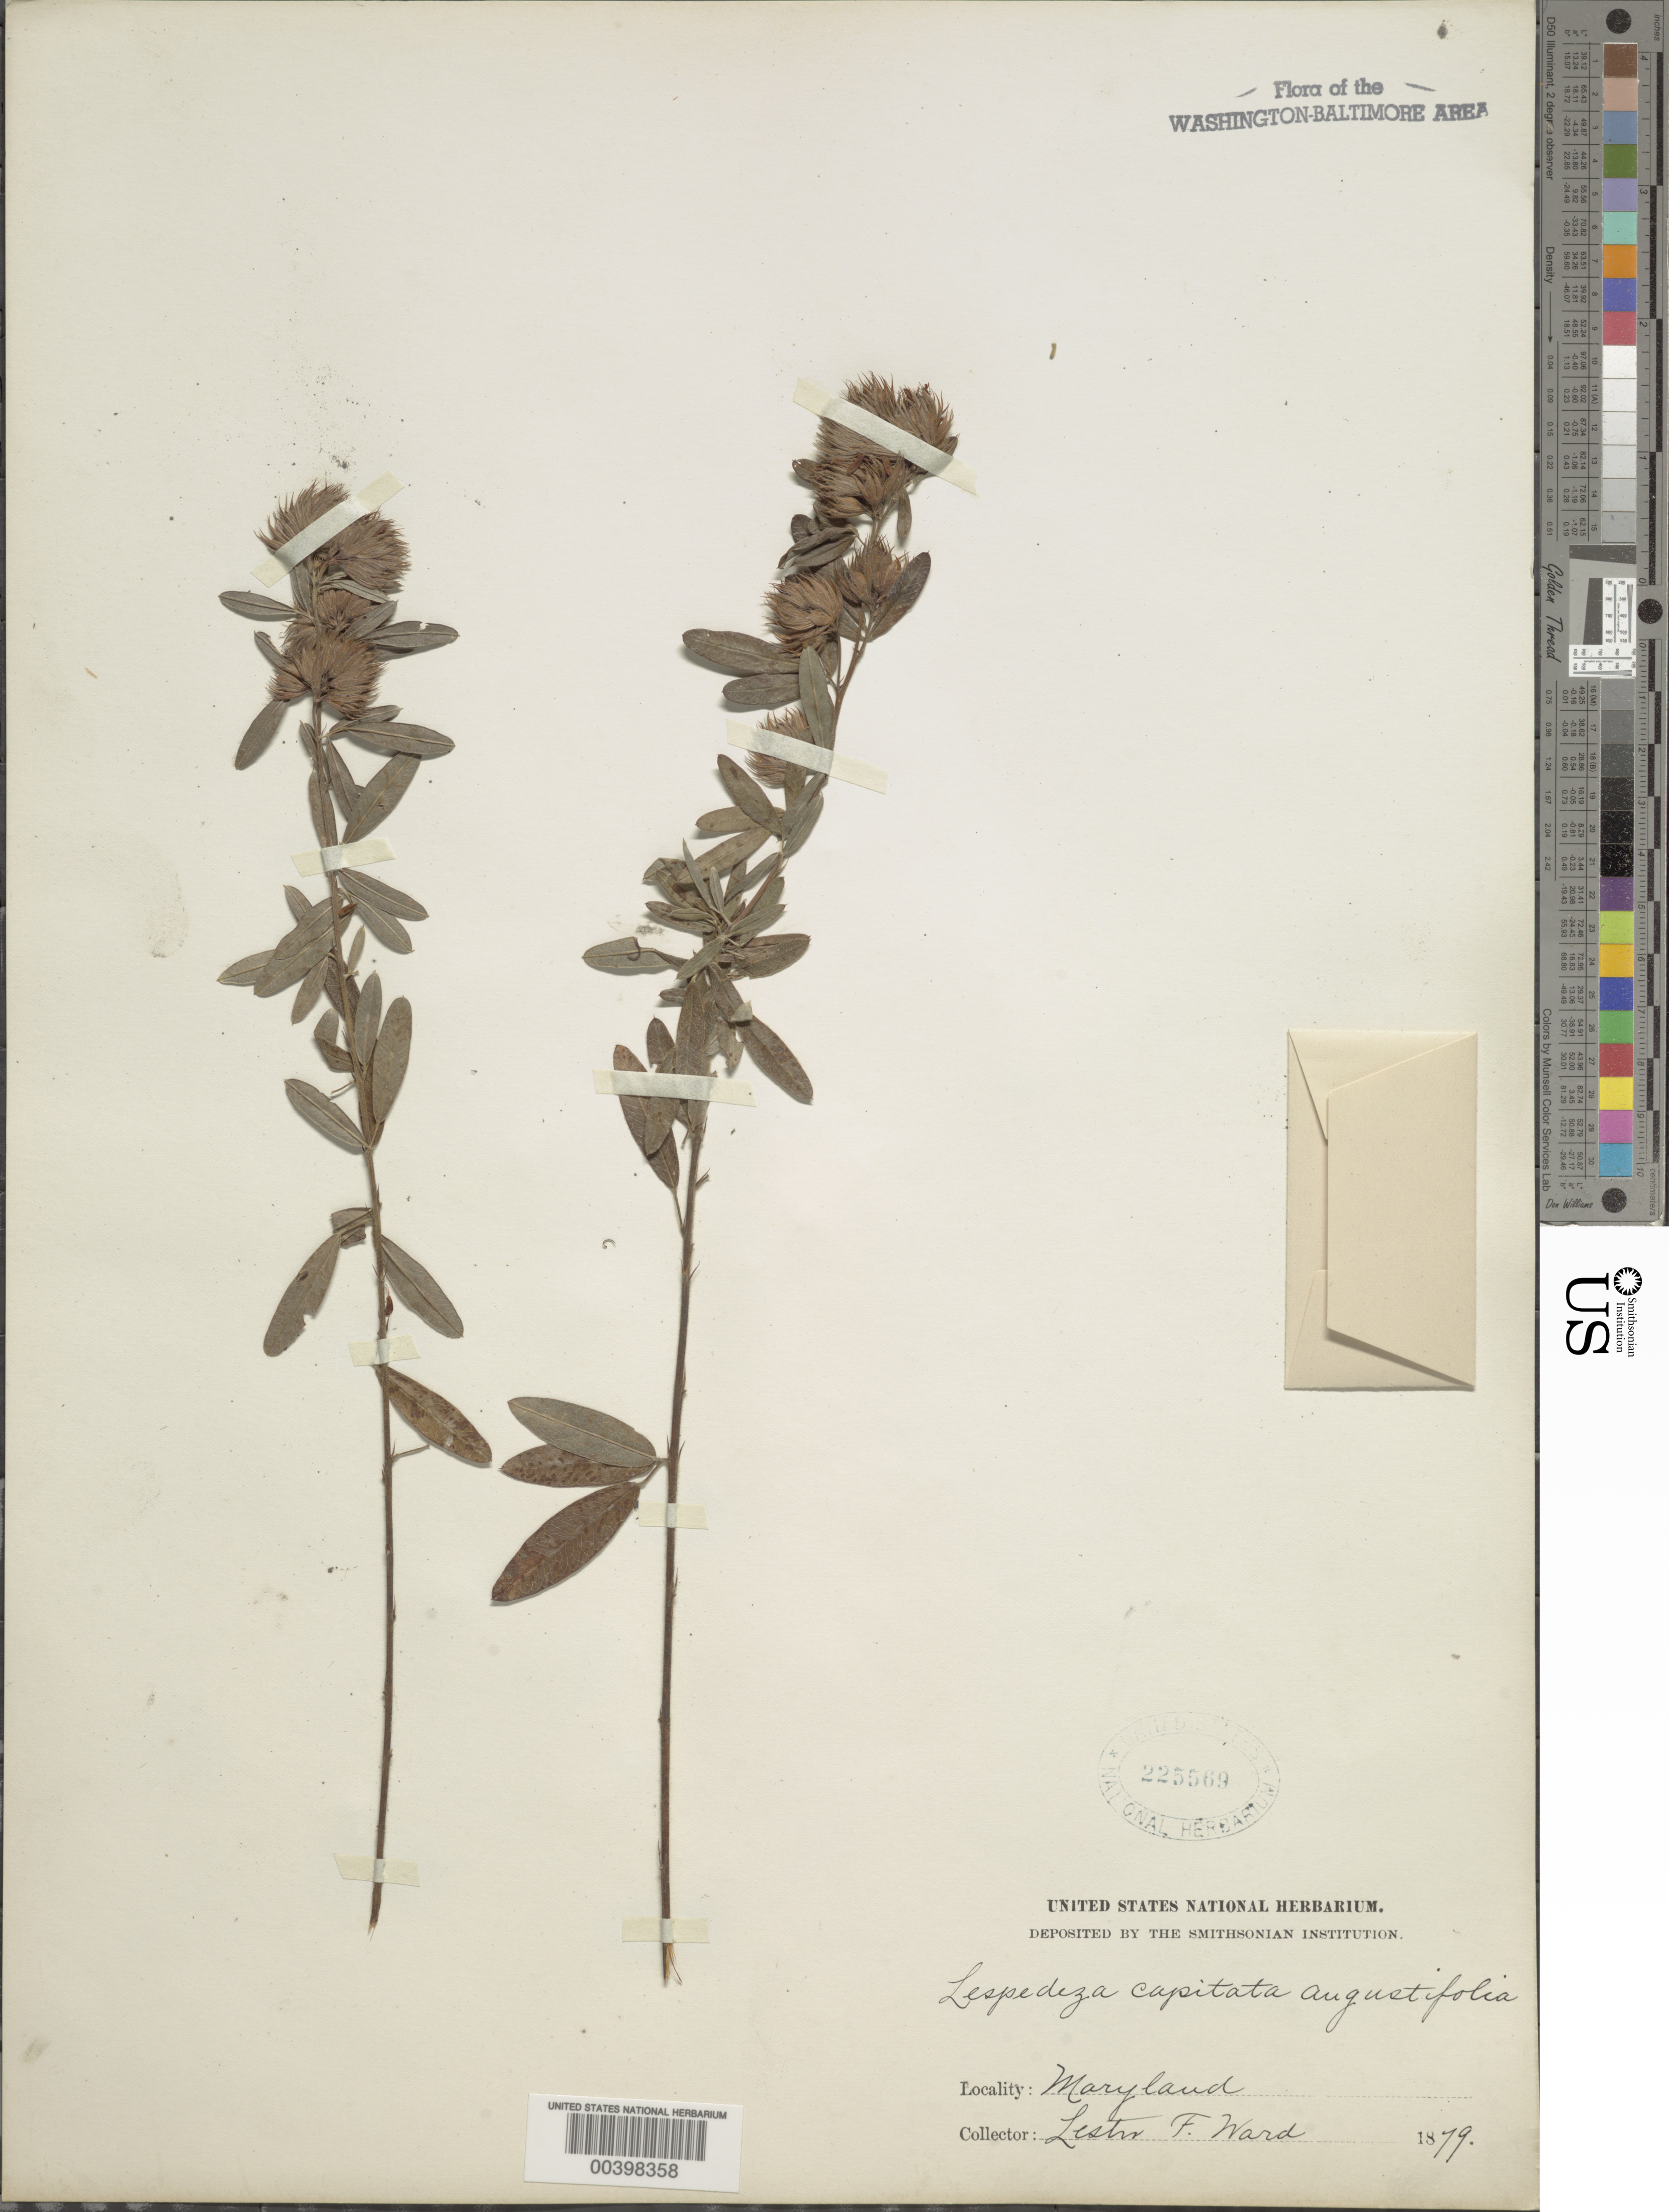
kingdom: Plantae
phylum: Tracheophyta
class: Magnoliopsida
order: Fabales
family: Fabaceae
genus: Lespedeza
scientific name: Lespedeza capitata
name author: Michx.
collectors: L. F. Ward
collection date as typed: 1879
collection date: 1879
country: United States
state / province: Maryland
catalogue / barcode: US 225569